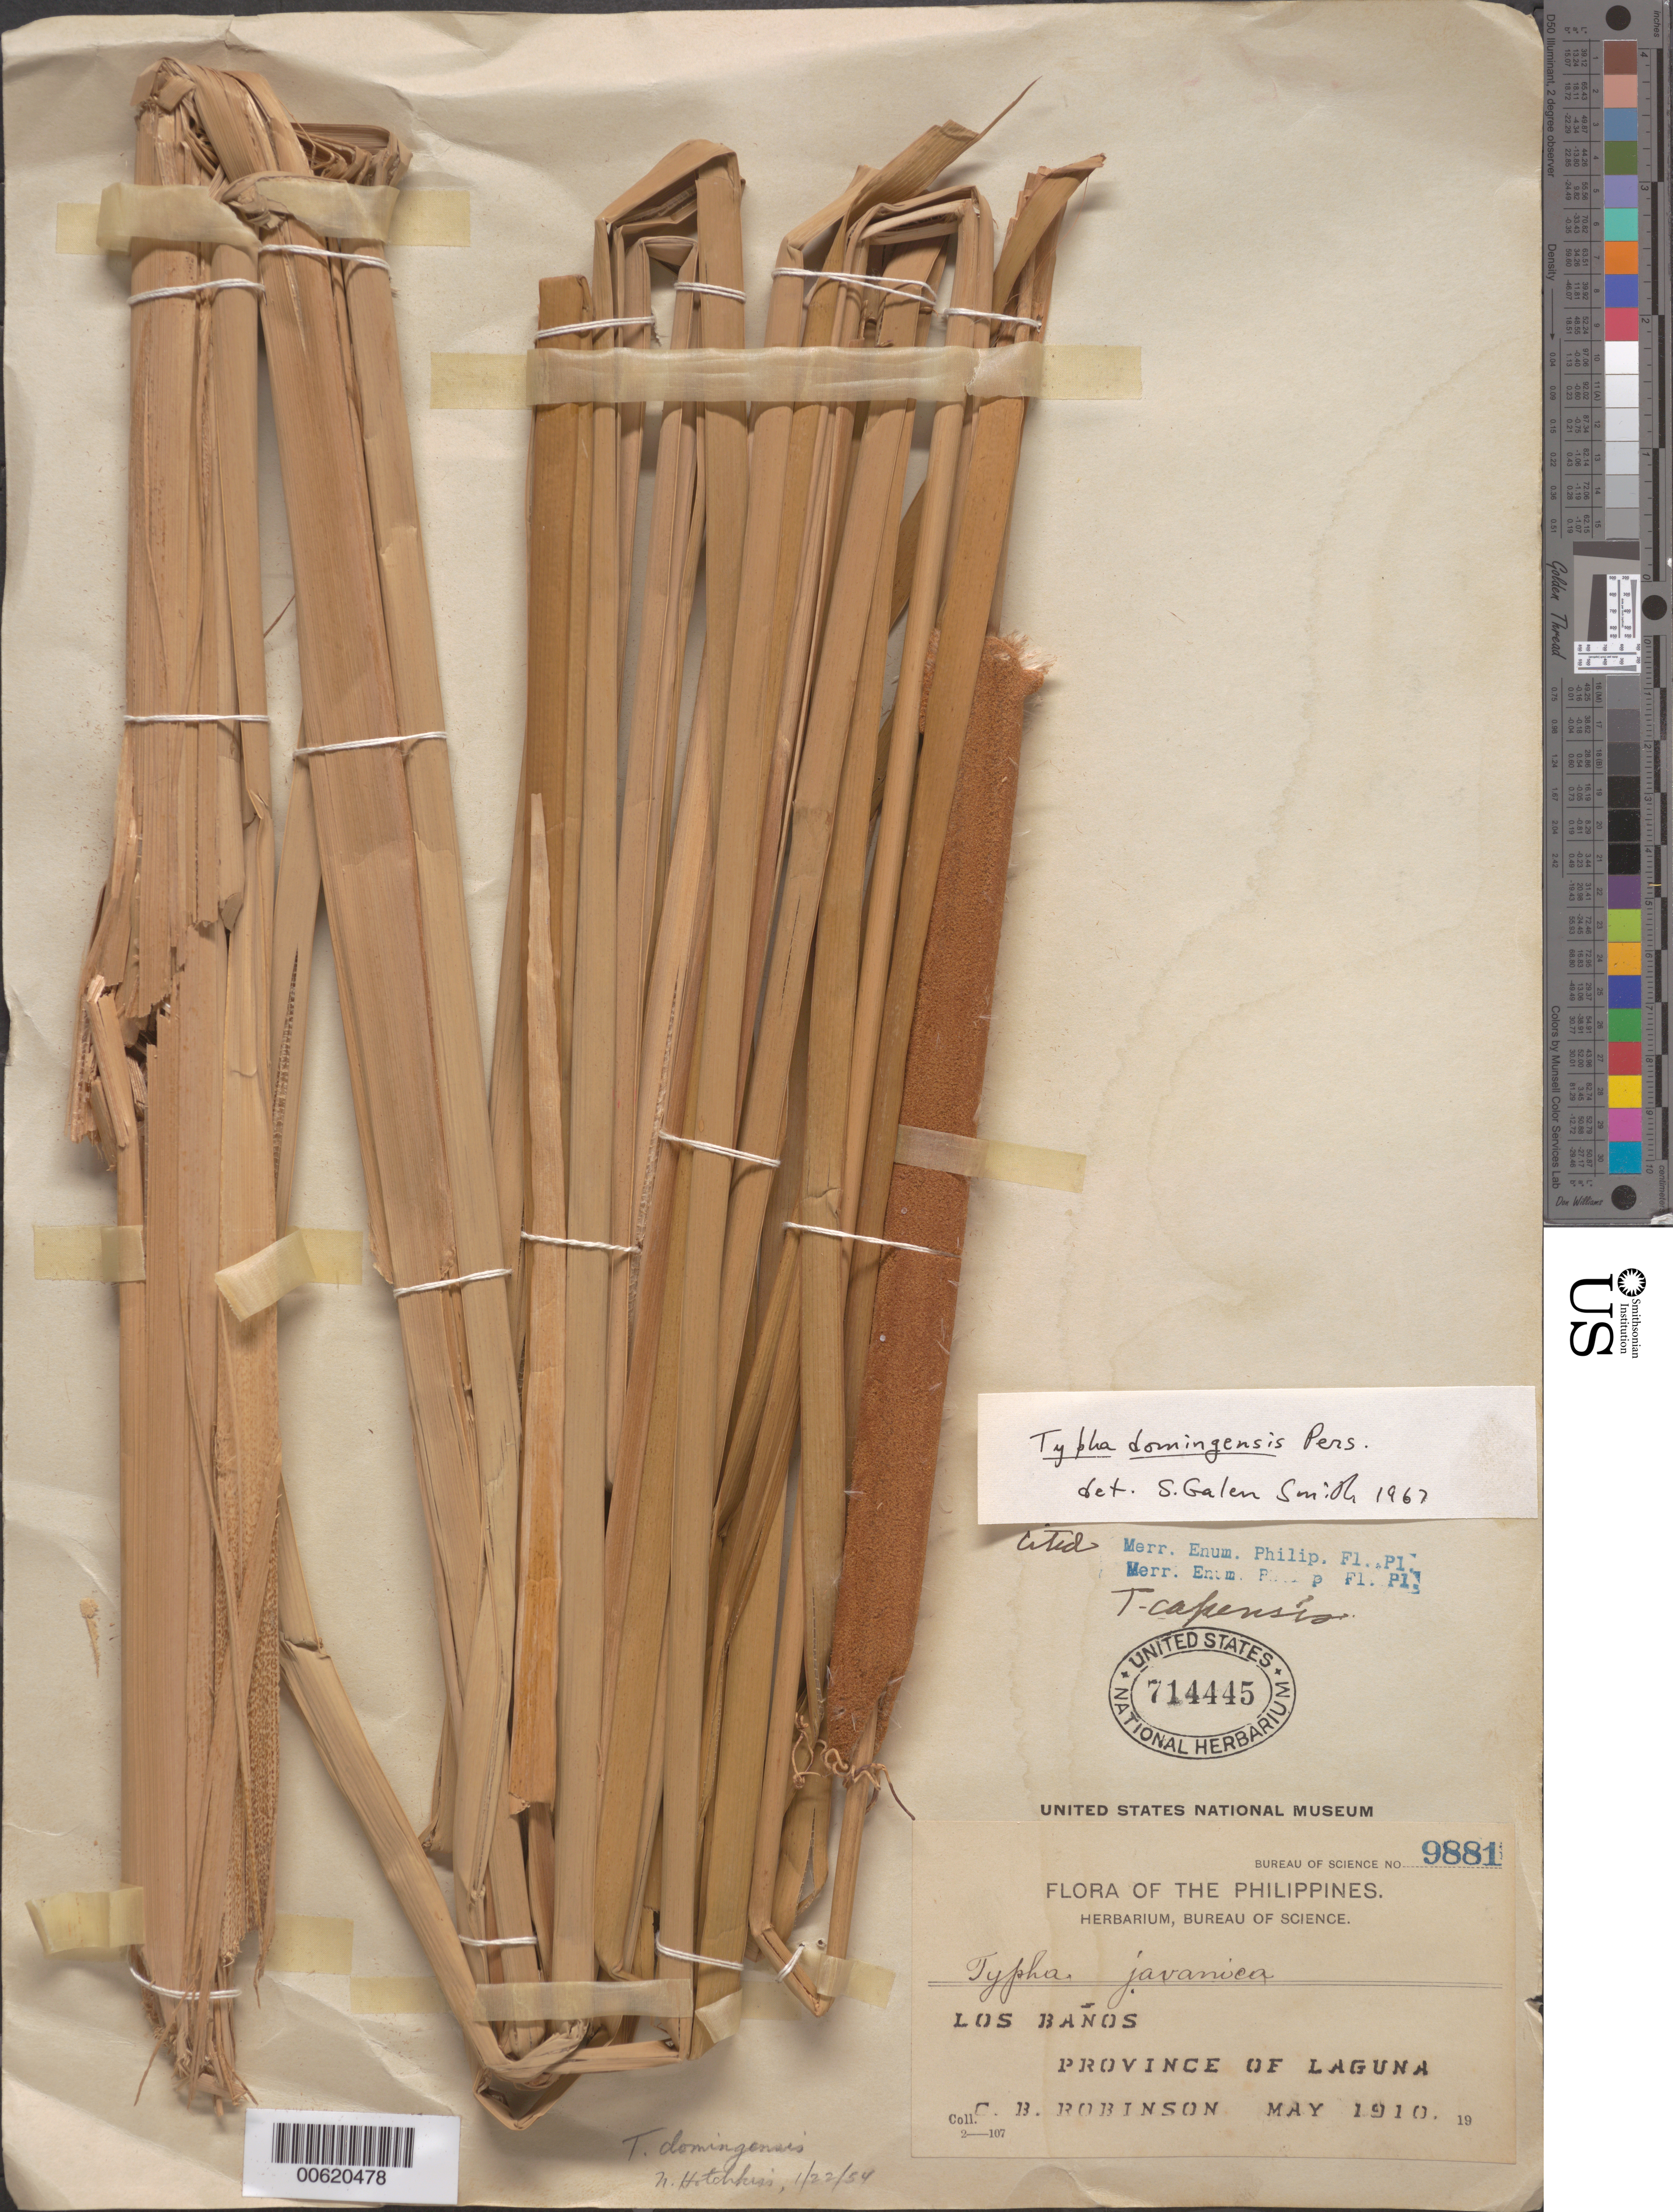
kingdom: Plantae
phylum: Tracheophyta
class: Liliopsida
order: Poales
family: Typhaceae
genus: Typha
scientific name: Typha domingensis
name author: Pers.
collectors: C. Robinson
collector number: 9881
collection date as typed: May 1910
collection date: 1910-05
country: Philippines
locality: Los Banos, Laguna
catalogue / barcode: US 714445